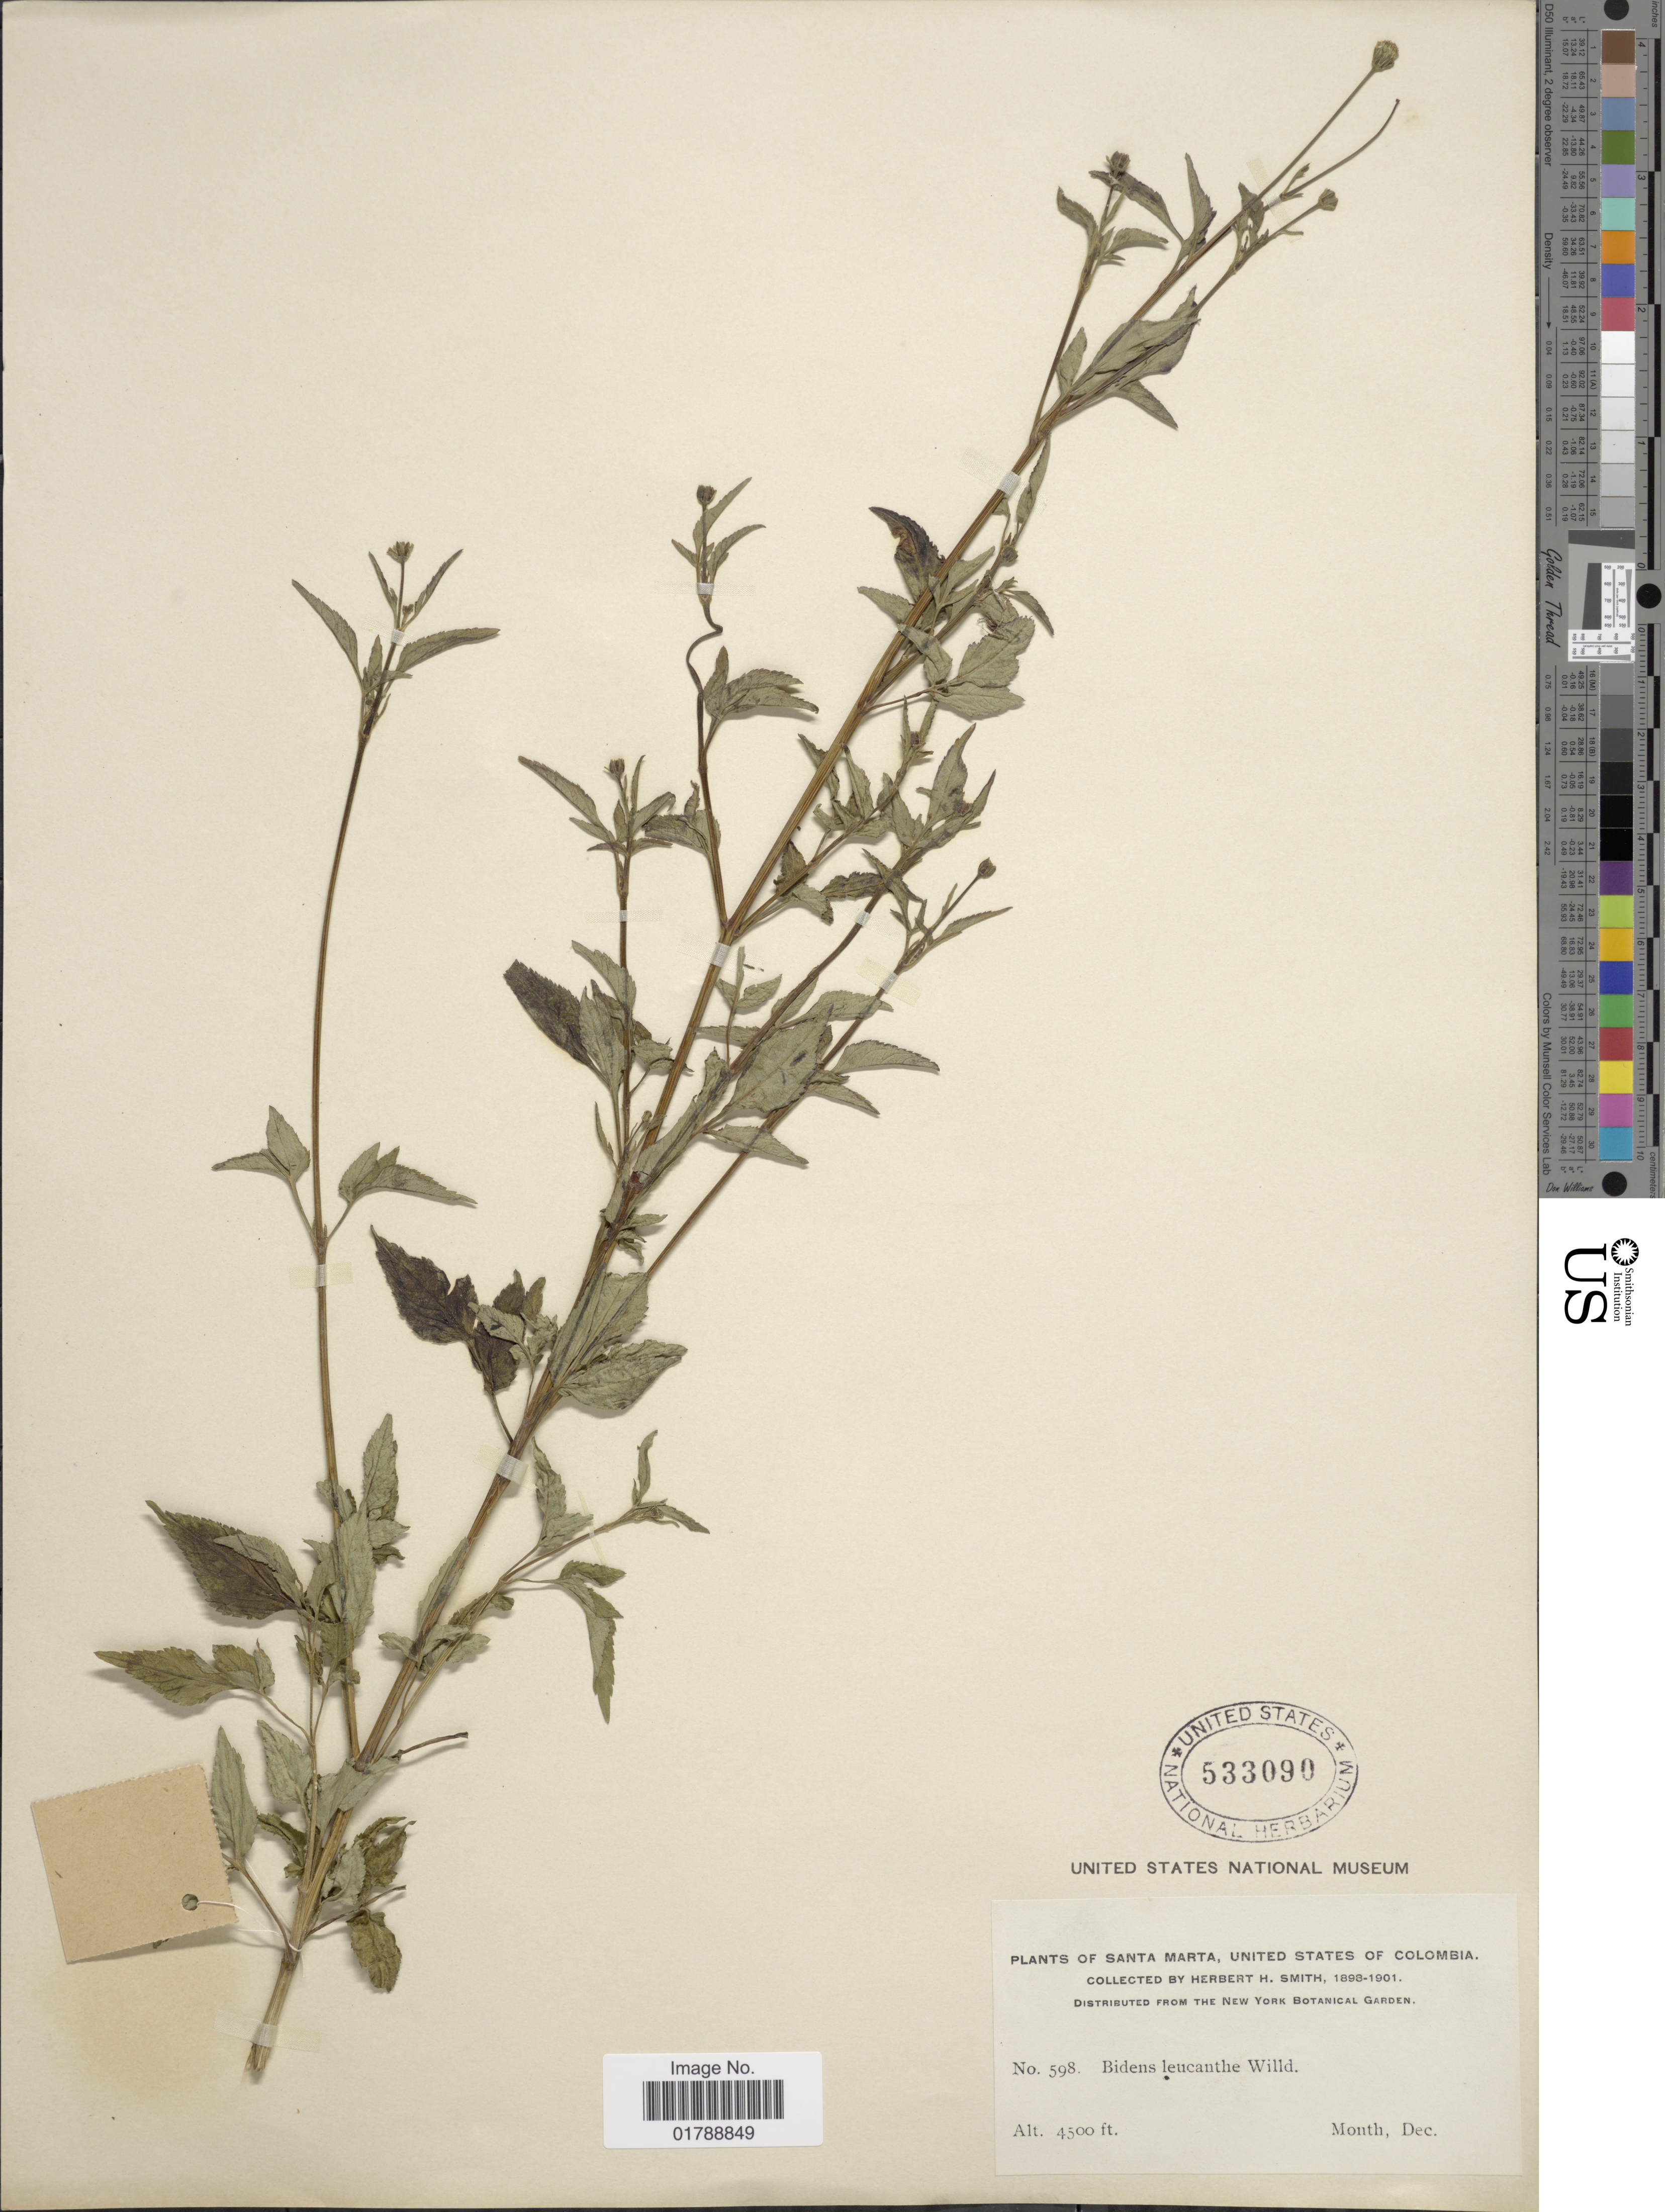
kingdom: Plantae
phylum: Tracheophyta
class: Magnoliopsida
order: Asterales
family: Asteraceae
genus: Bidens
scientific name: Bidens pilosa var. radiata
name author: (Sch. Bip.) J.A. Schmidt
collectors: Herbert H. Smith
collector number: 598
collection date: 1898-12/1901-12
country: Colombia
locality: Santa Marta, United States of Colombia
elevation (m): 1372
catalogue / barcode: US 533090